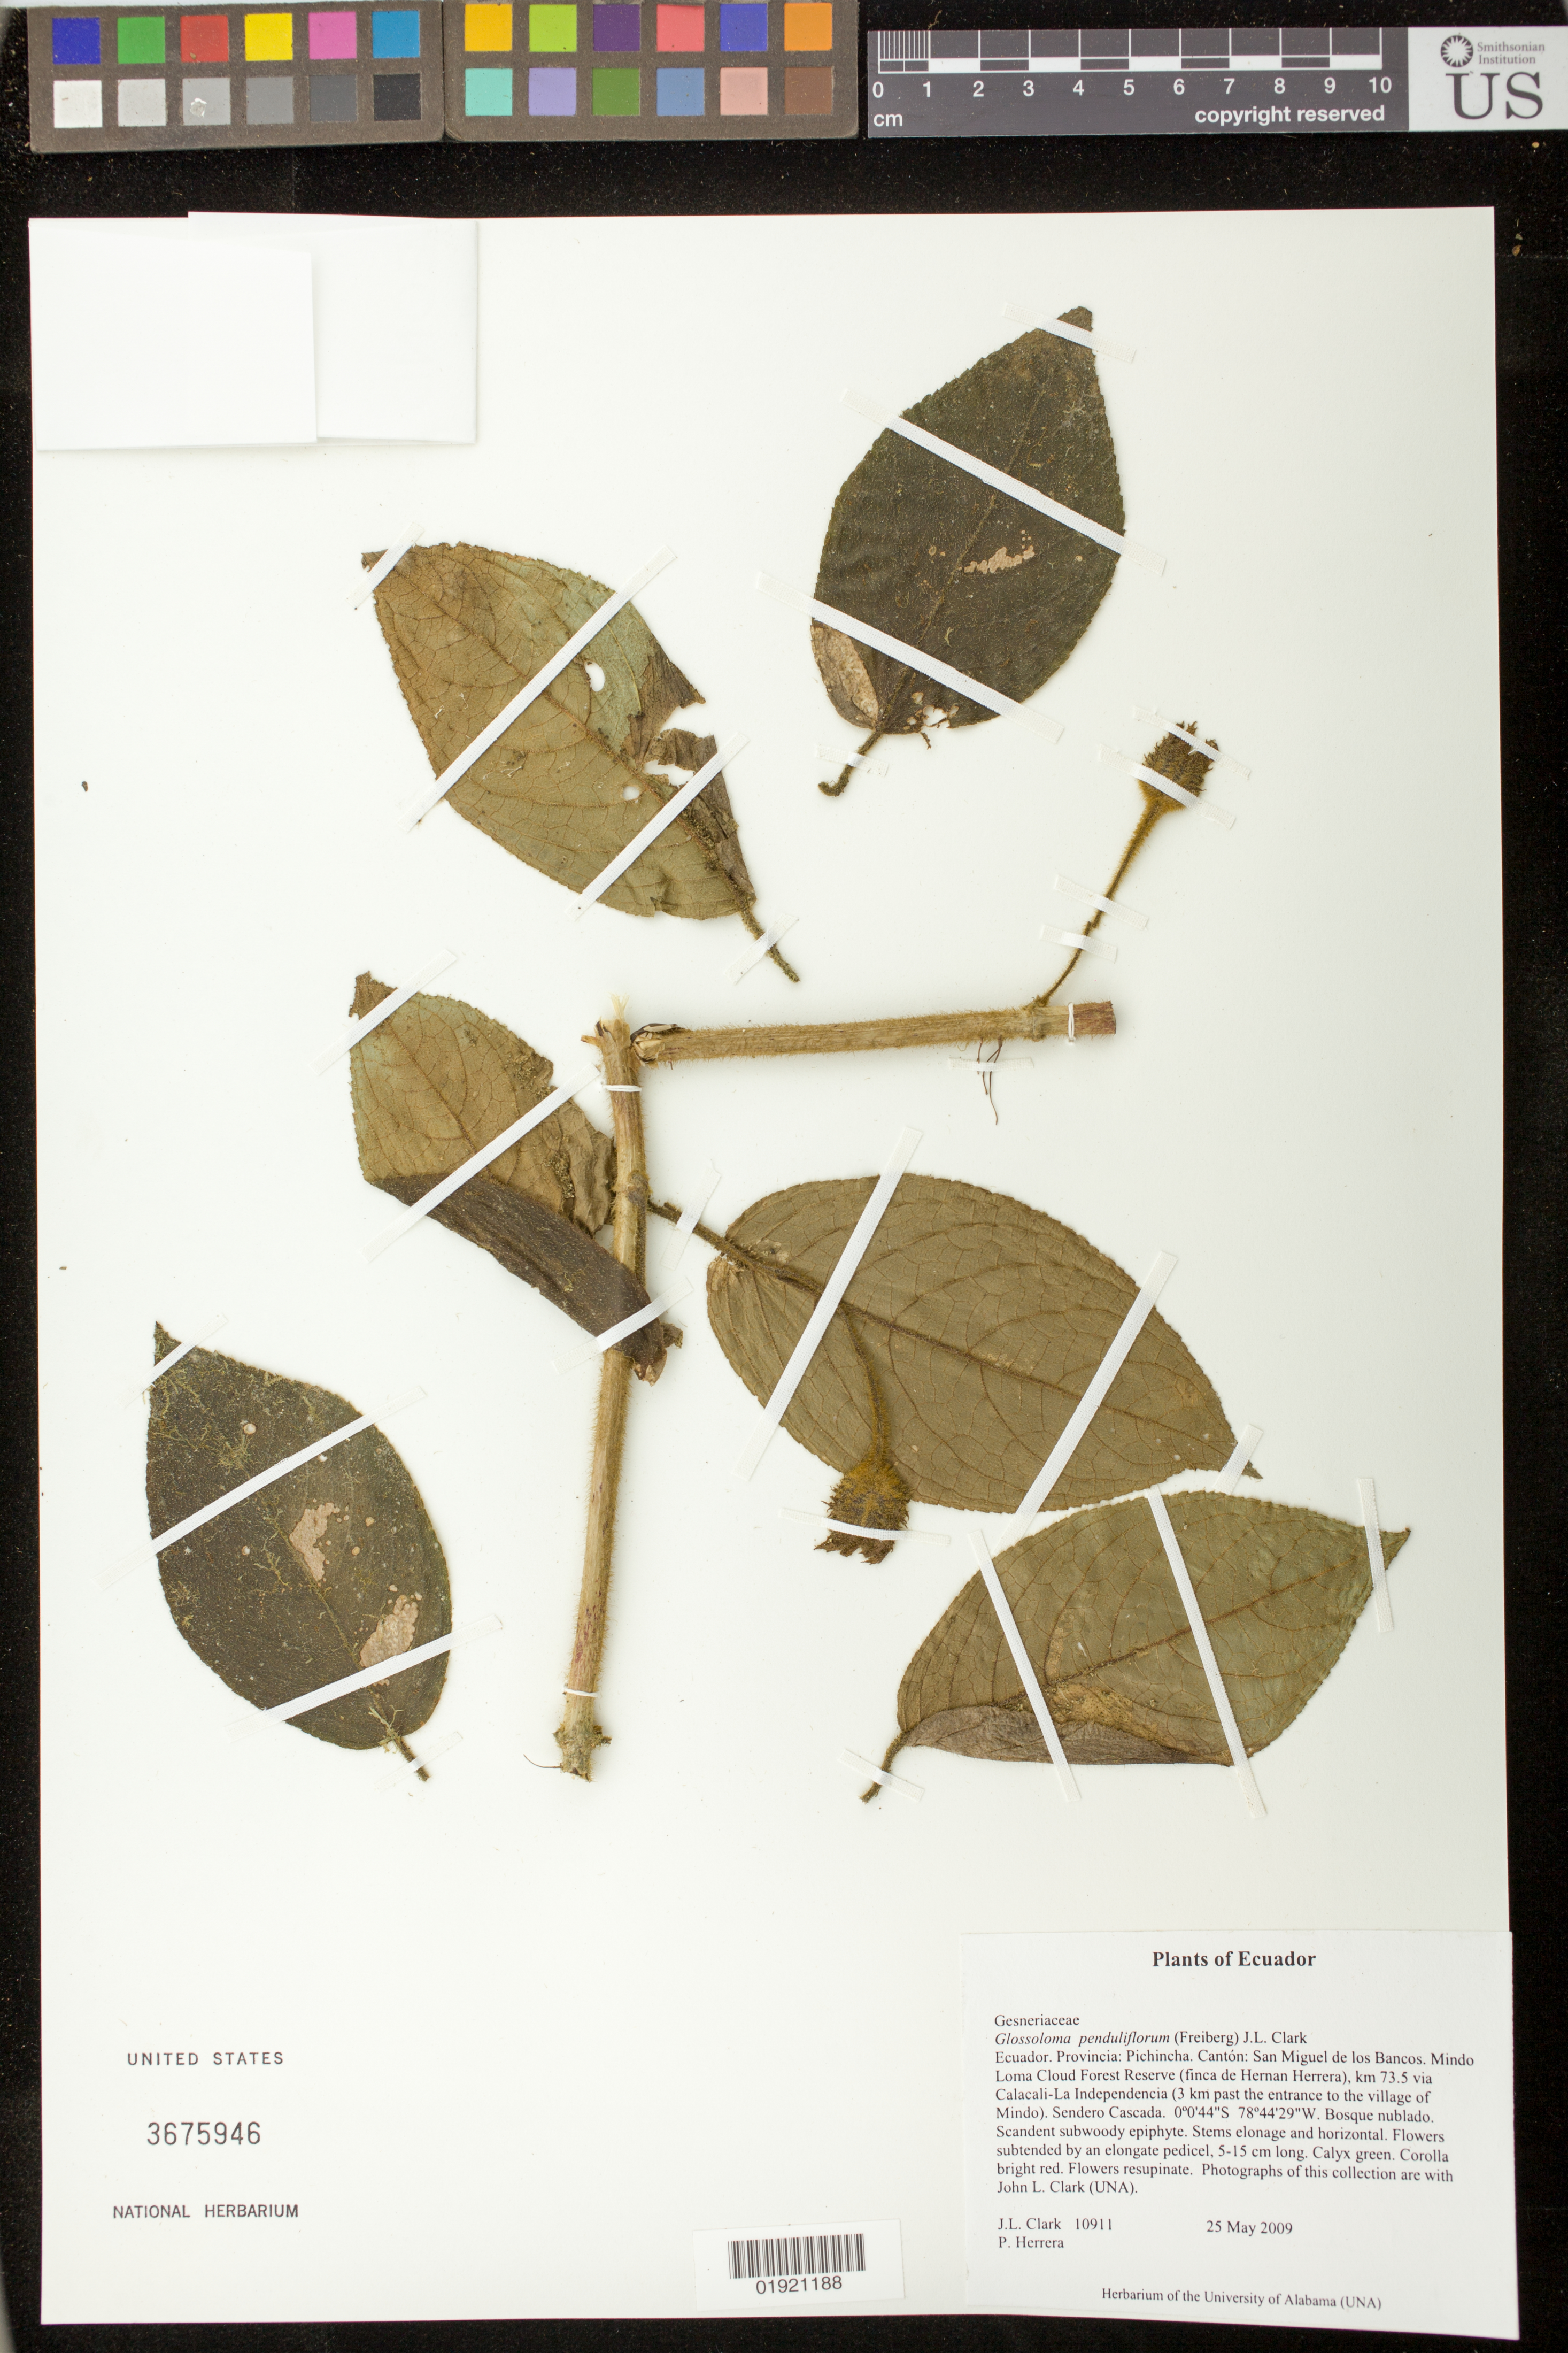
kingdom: Plantae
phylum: Tracheophyta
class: Magnoliopsida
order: Lamiales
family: Gesneriaceae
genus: Glossoloma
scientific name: Glossoloma penduliflorum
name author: (M. Freiberg) J.L. Clark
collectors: J. L. Clark & Herrera, P.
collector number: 10911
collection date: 2009-05-25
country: Ecuador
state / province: Pichincha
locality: Canton: San Miguel de los Bancos. Mindo Loma Cloud Forest Reserve (finca de Hernan Herrera), km 73.5 via Calacali-La Independencia (3 km past the entrance to the village of Mindo). Sendero Cascada.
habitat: Bosque nublado.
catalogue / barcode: US 3675946